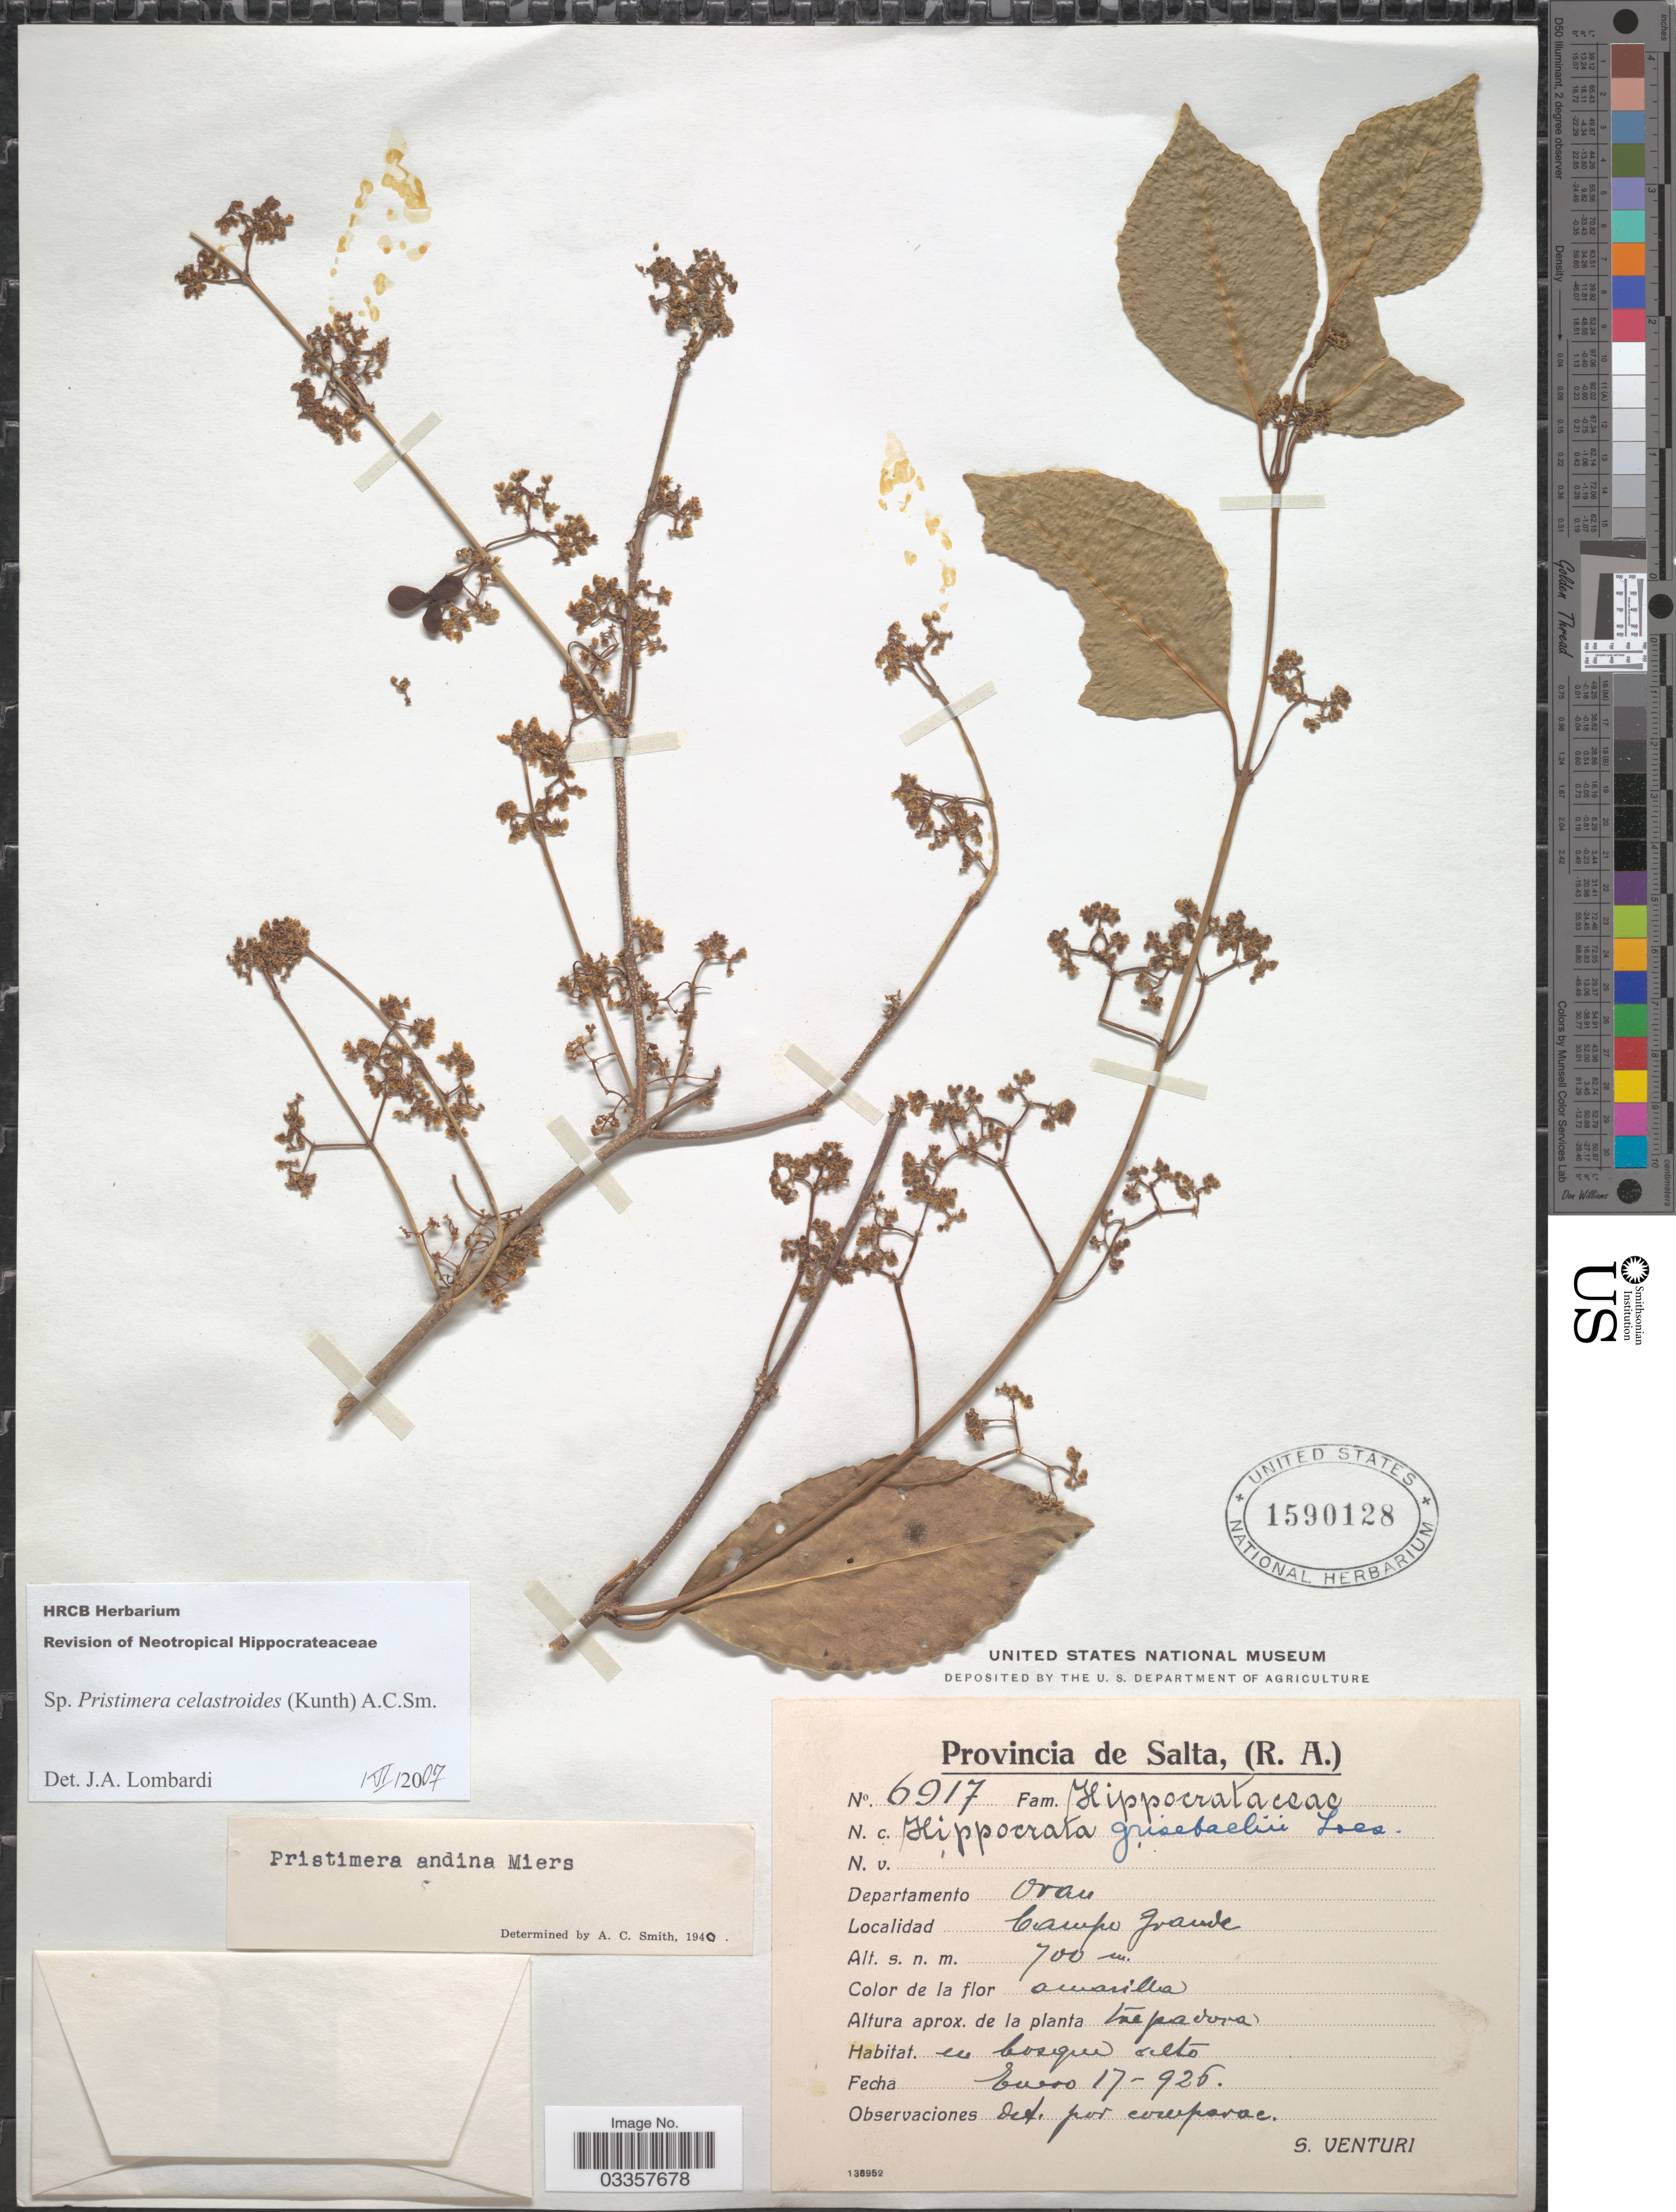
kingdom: Plantae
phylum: Tracheophyta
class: Magnoliopsida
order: Celastrales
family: Celastraceae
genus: Pristimera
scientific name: Pristimera celastroides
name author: (Kunth) A.C. Sm.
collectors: S. Venturi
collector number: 6917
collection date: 1926-01-17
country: Argentina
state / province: Salta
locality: Departamento Oran, Campo Grande.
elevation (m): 700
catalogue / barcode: US 1590128